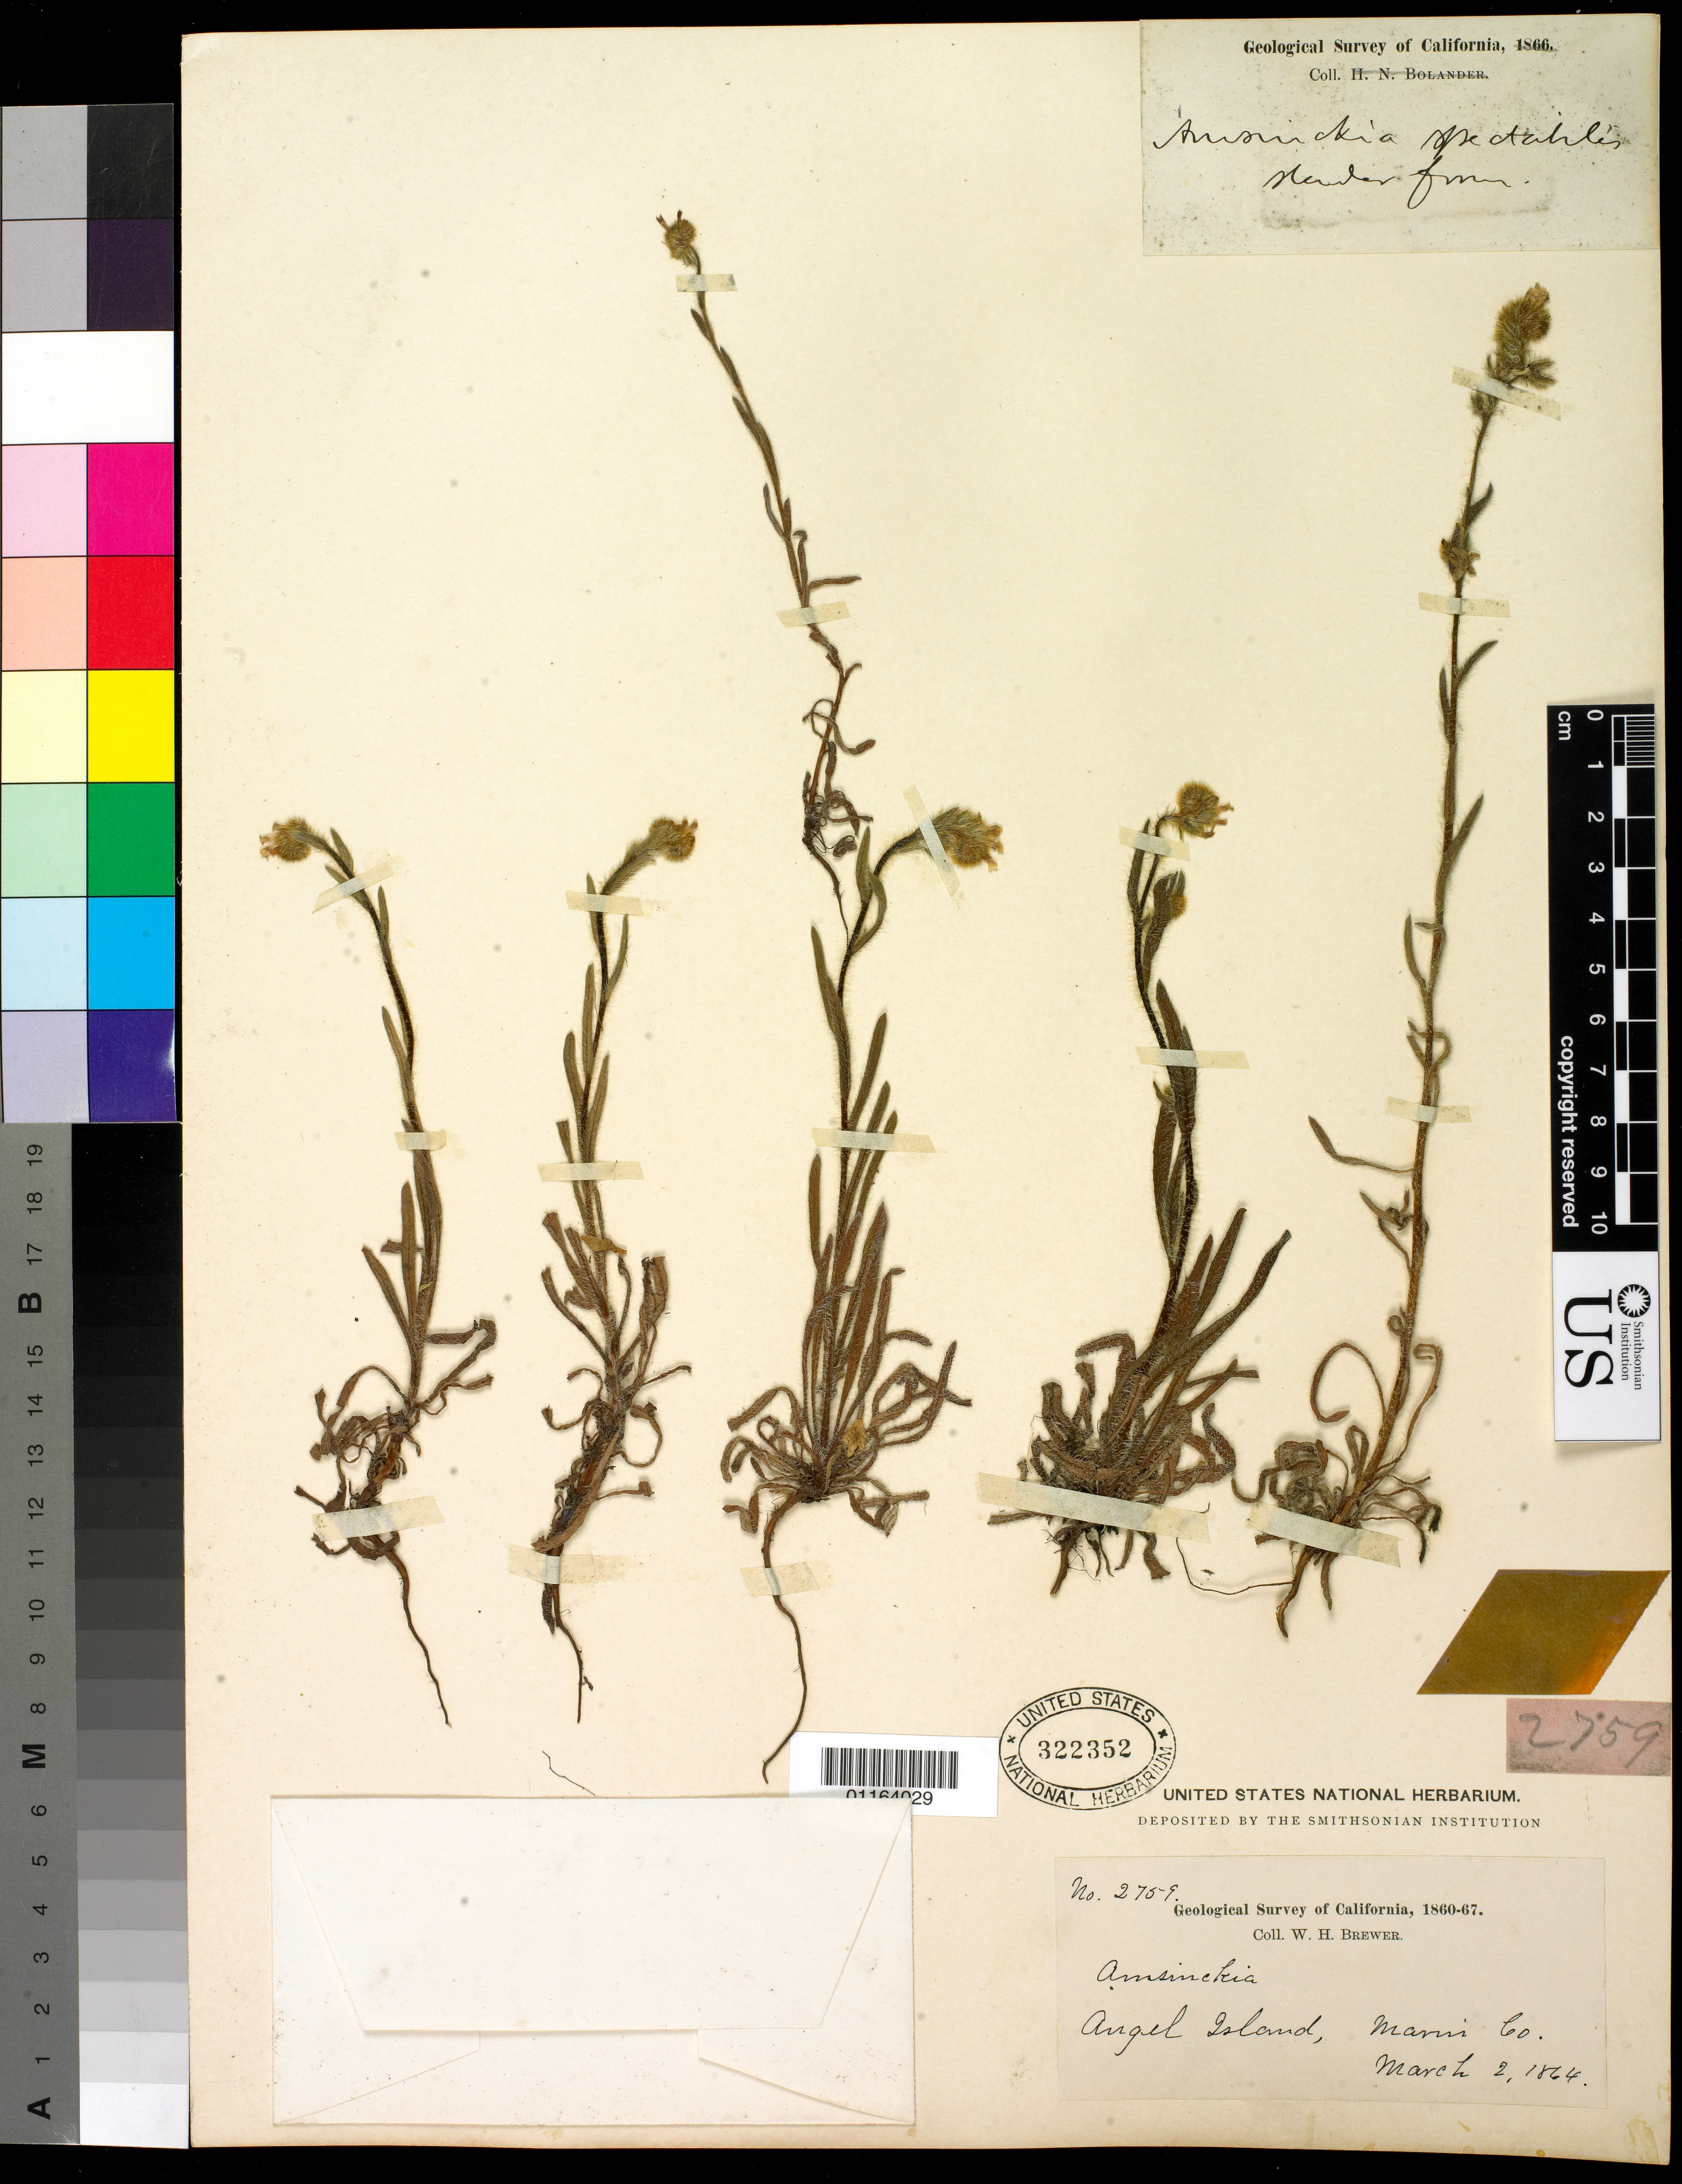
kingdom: Plantae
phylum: Tracheophyta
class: Magnoliopsida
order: Boraginales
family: Boraginaceae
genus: Amsinckia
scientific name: Amsinckia spectabilis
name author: Fisch. & C.A. Mey.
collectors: W. H. Brewer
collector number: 2759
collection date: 1864-03-02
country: United States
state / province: California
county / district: Marin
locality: Angel Island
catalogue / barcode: US 322352